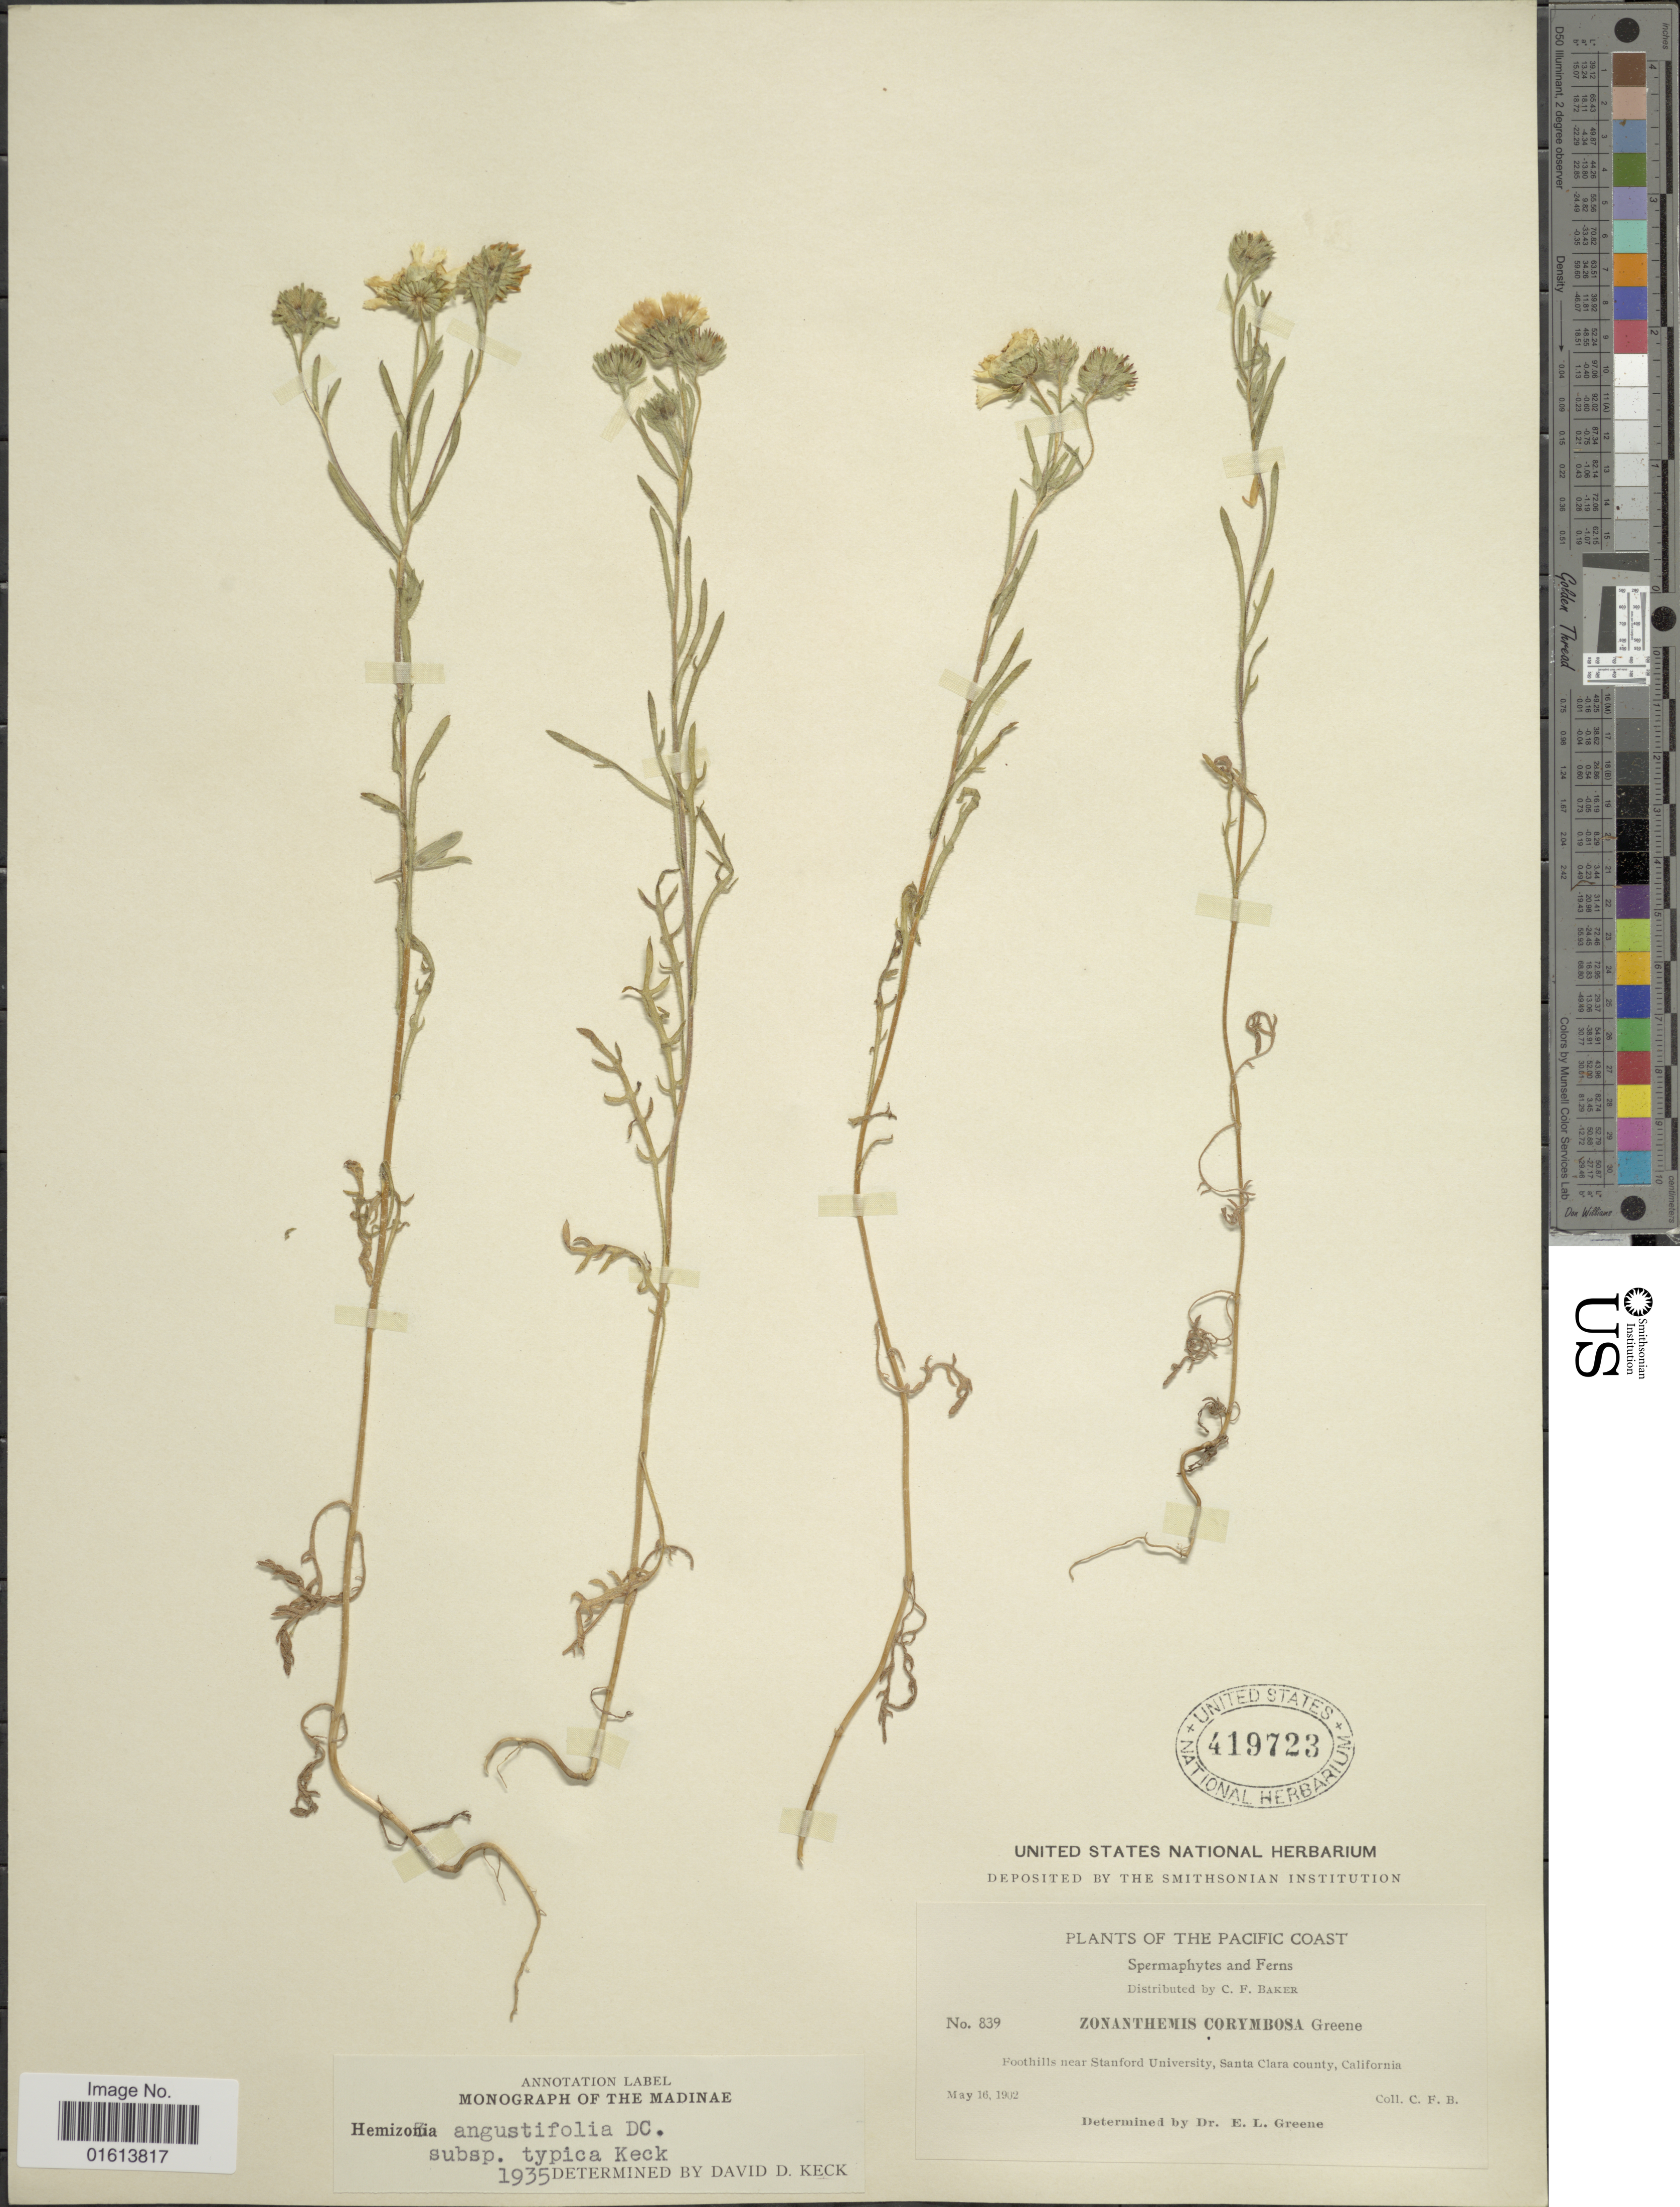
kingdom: Plantae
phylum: Tracheophyta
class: Magnoliopsida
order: Asterales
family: Asteraceae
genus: Deinandra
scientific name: Deinandra corymbosa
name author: (DC.) B.G. Baldwin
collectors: C. F. Baker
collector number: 839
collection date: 1902-05-16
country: United States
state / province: California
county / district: Santa Clara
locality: The Pacific Coast. Foothills near Stanford University, Santa Clara county, California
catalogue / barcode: US 419723